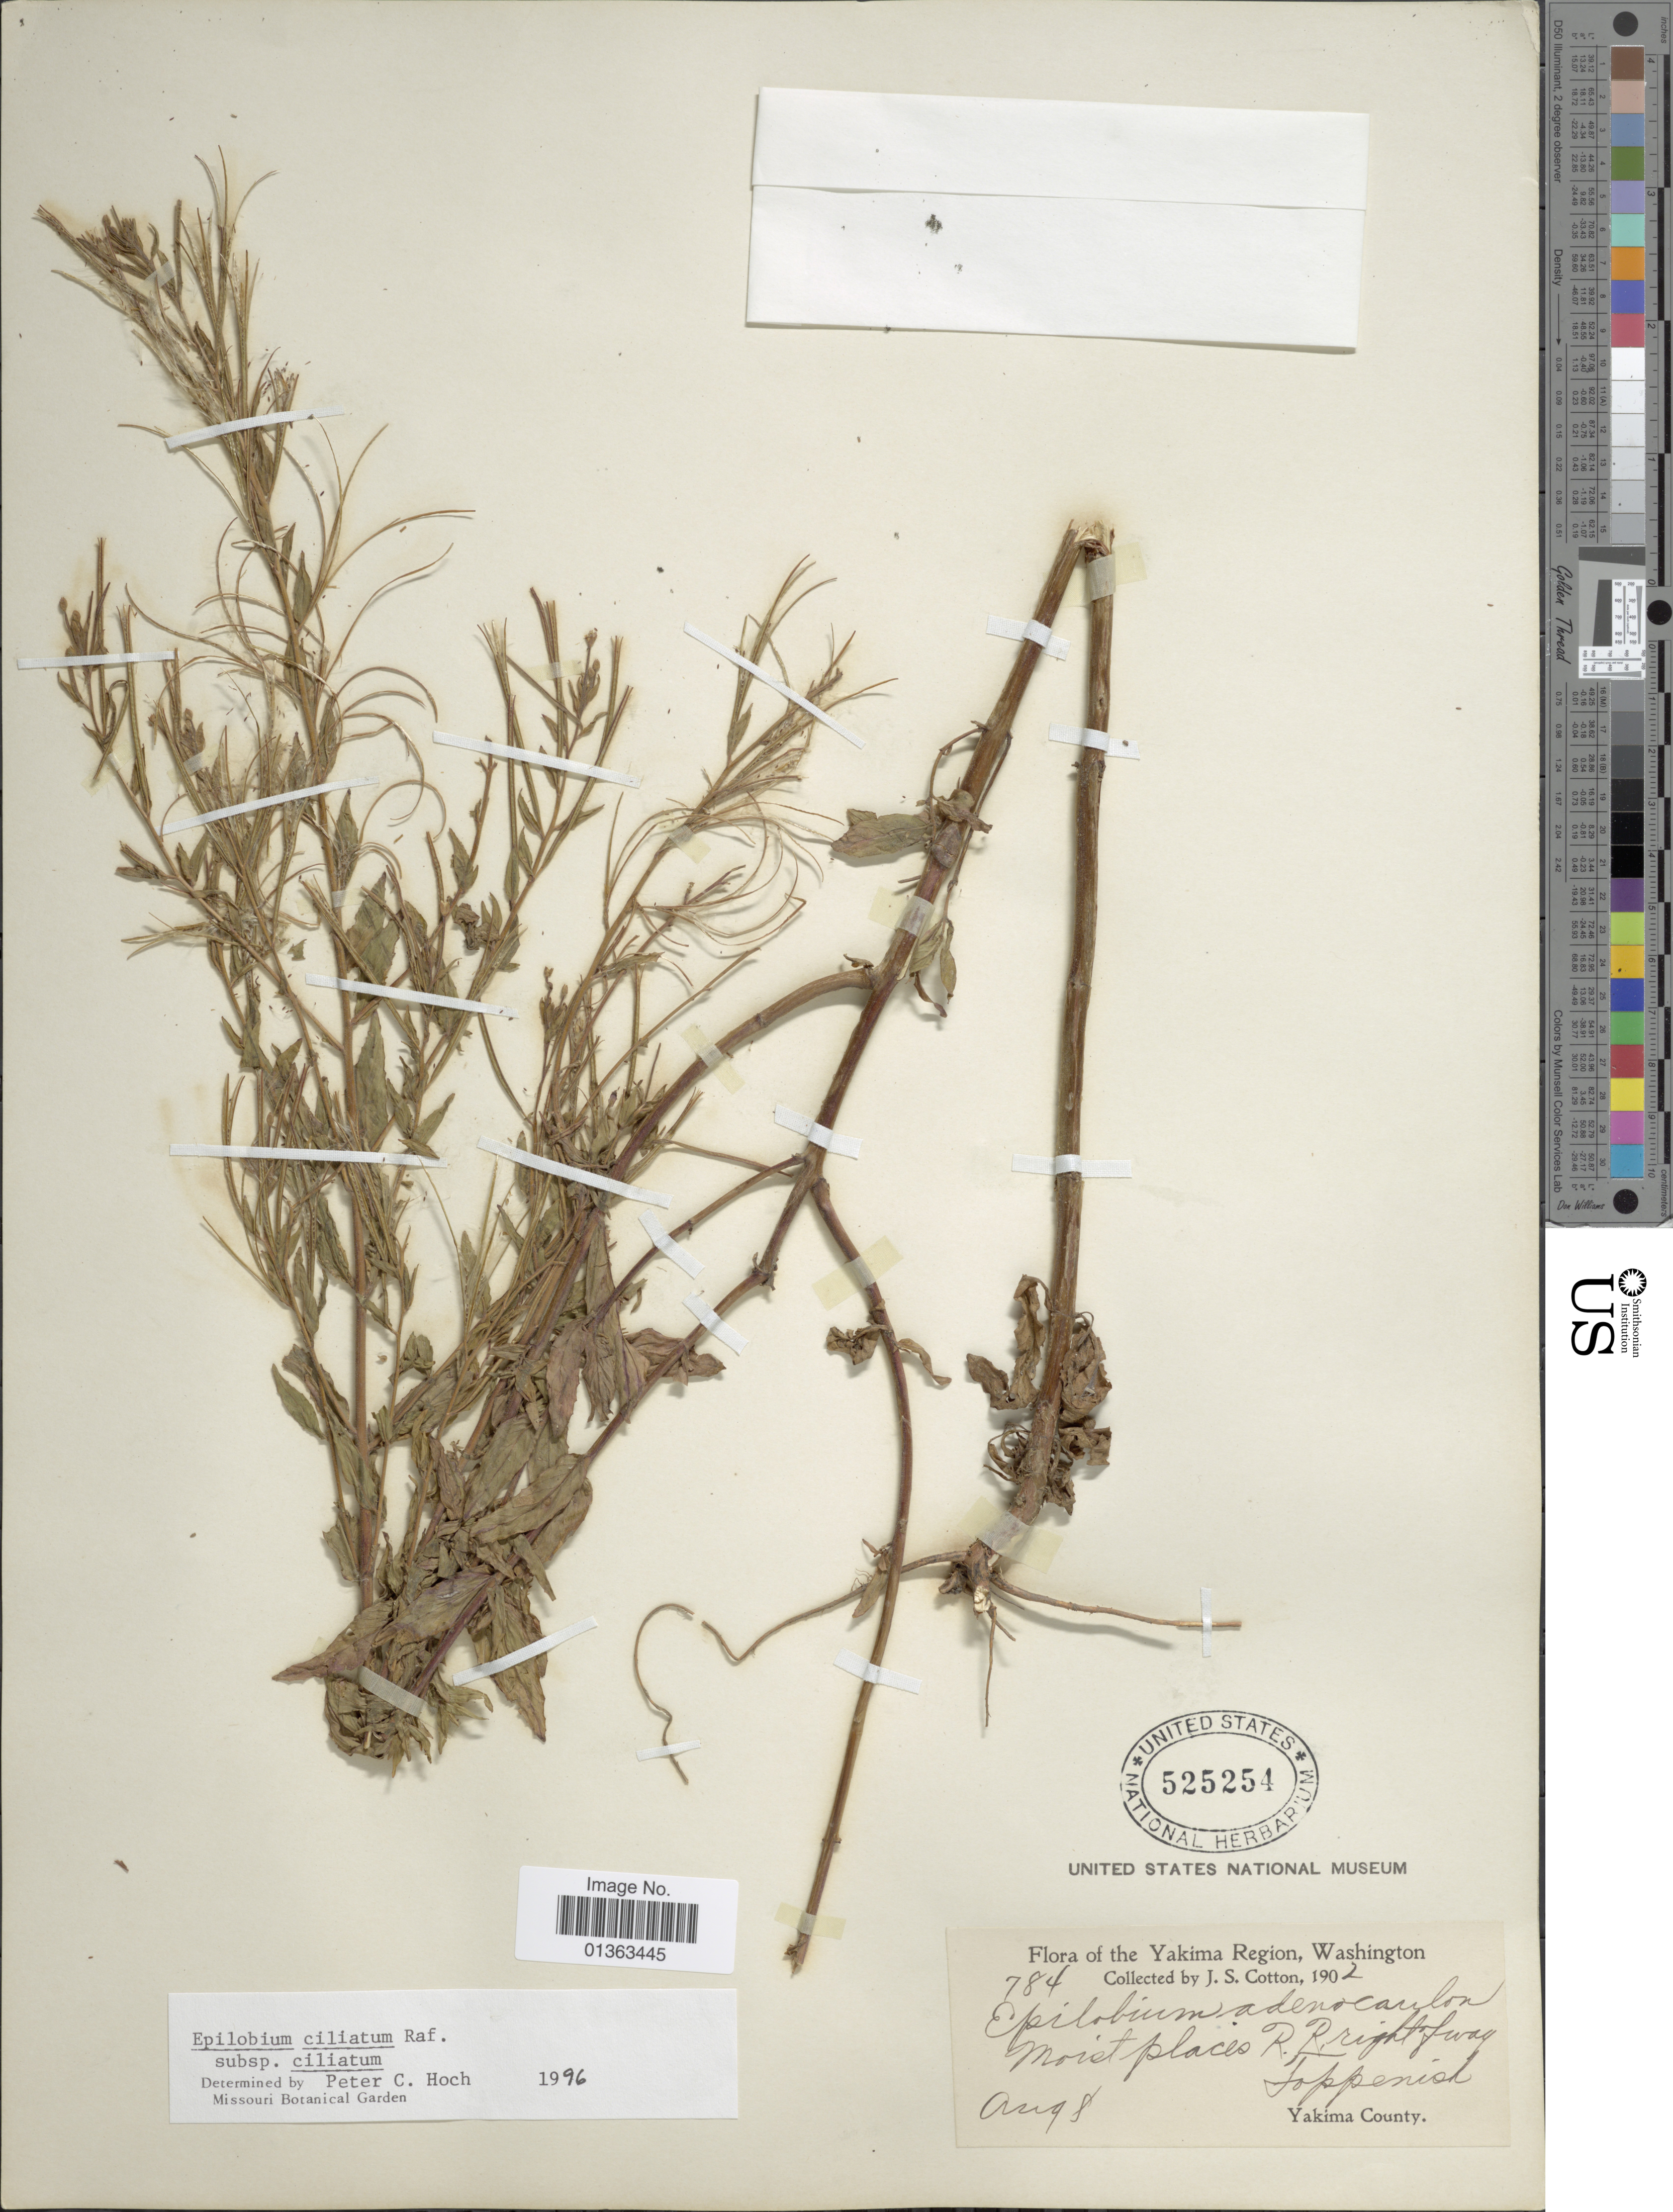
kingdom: Plantae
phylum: Tracheophyta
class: Magnoliopsida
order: Myrtales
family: Onagraceae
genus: Epilobium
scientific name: Epilobium ciliatum subsp. ciliatum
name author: Raf.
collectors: J. S. Cotton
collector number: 784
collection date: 1902-08-08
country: United States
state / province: Washington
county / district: Yakima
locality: Moist places R.R. right of way, Toppenish, Yakima County.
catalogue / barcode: US 525254